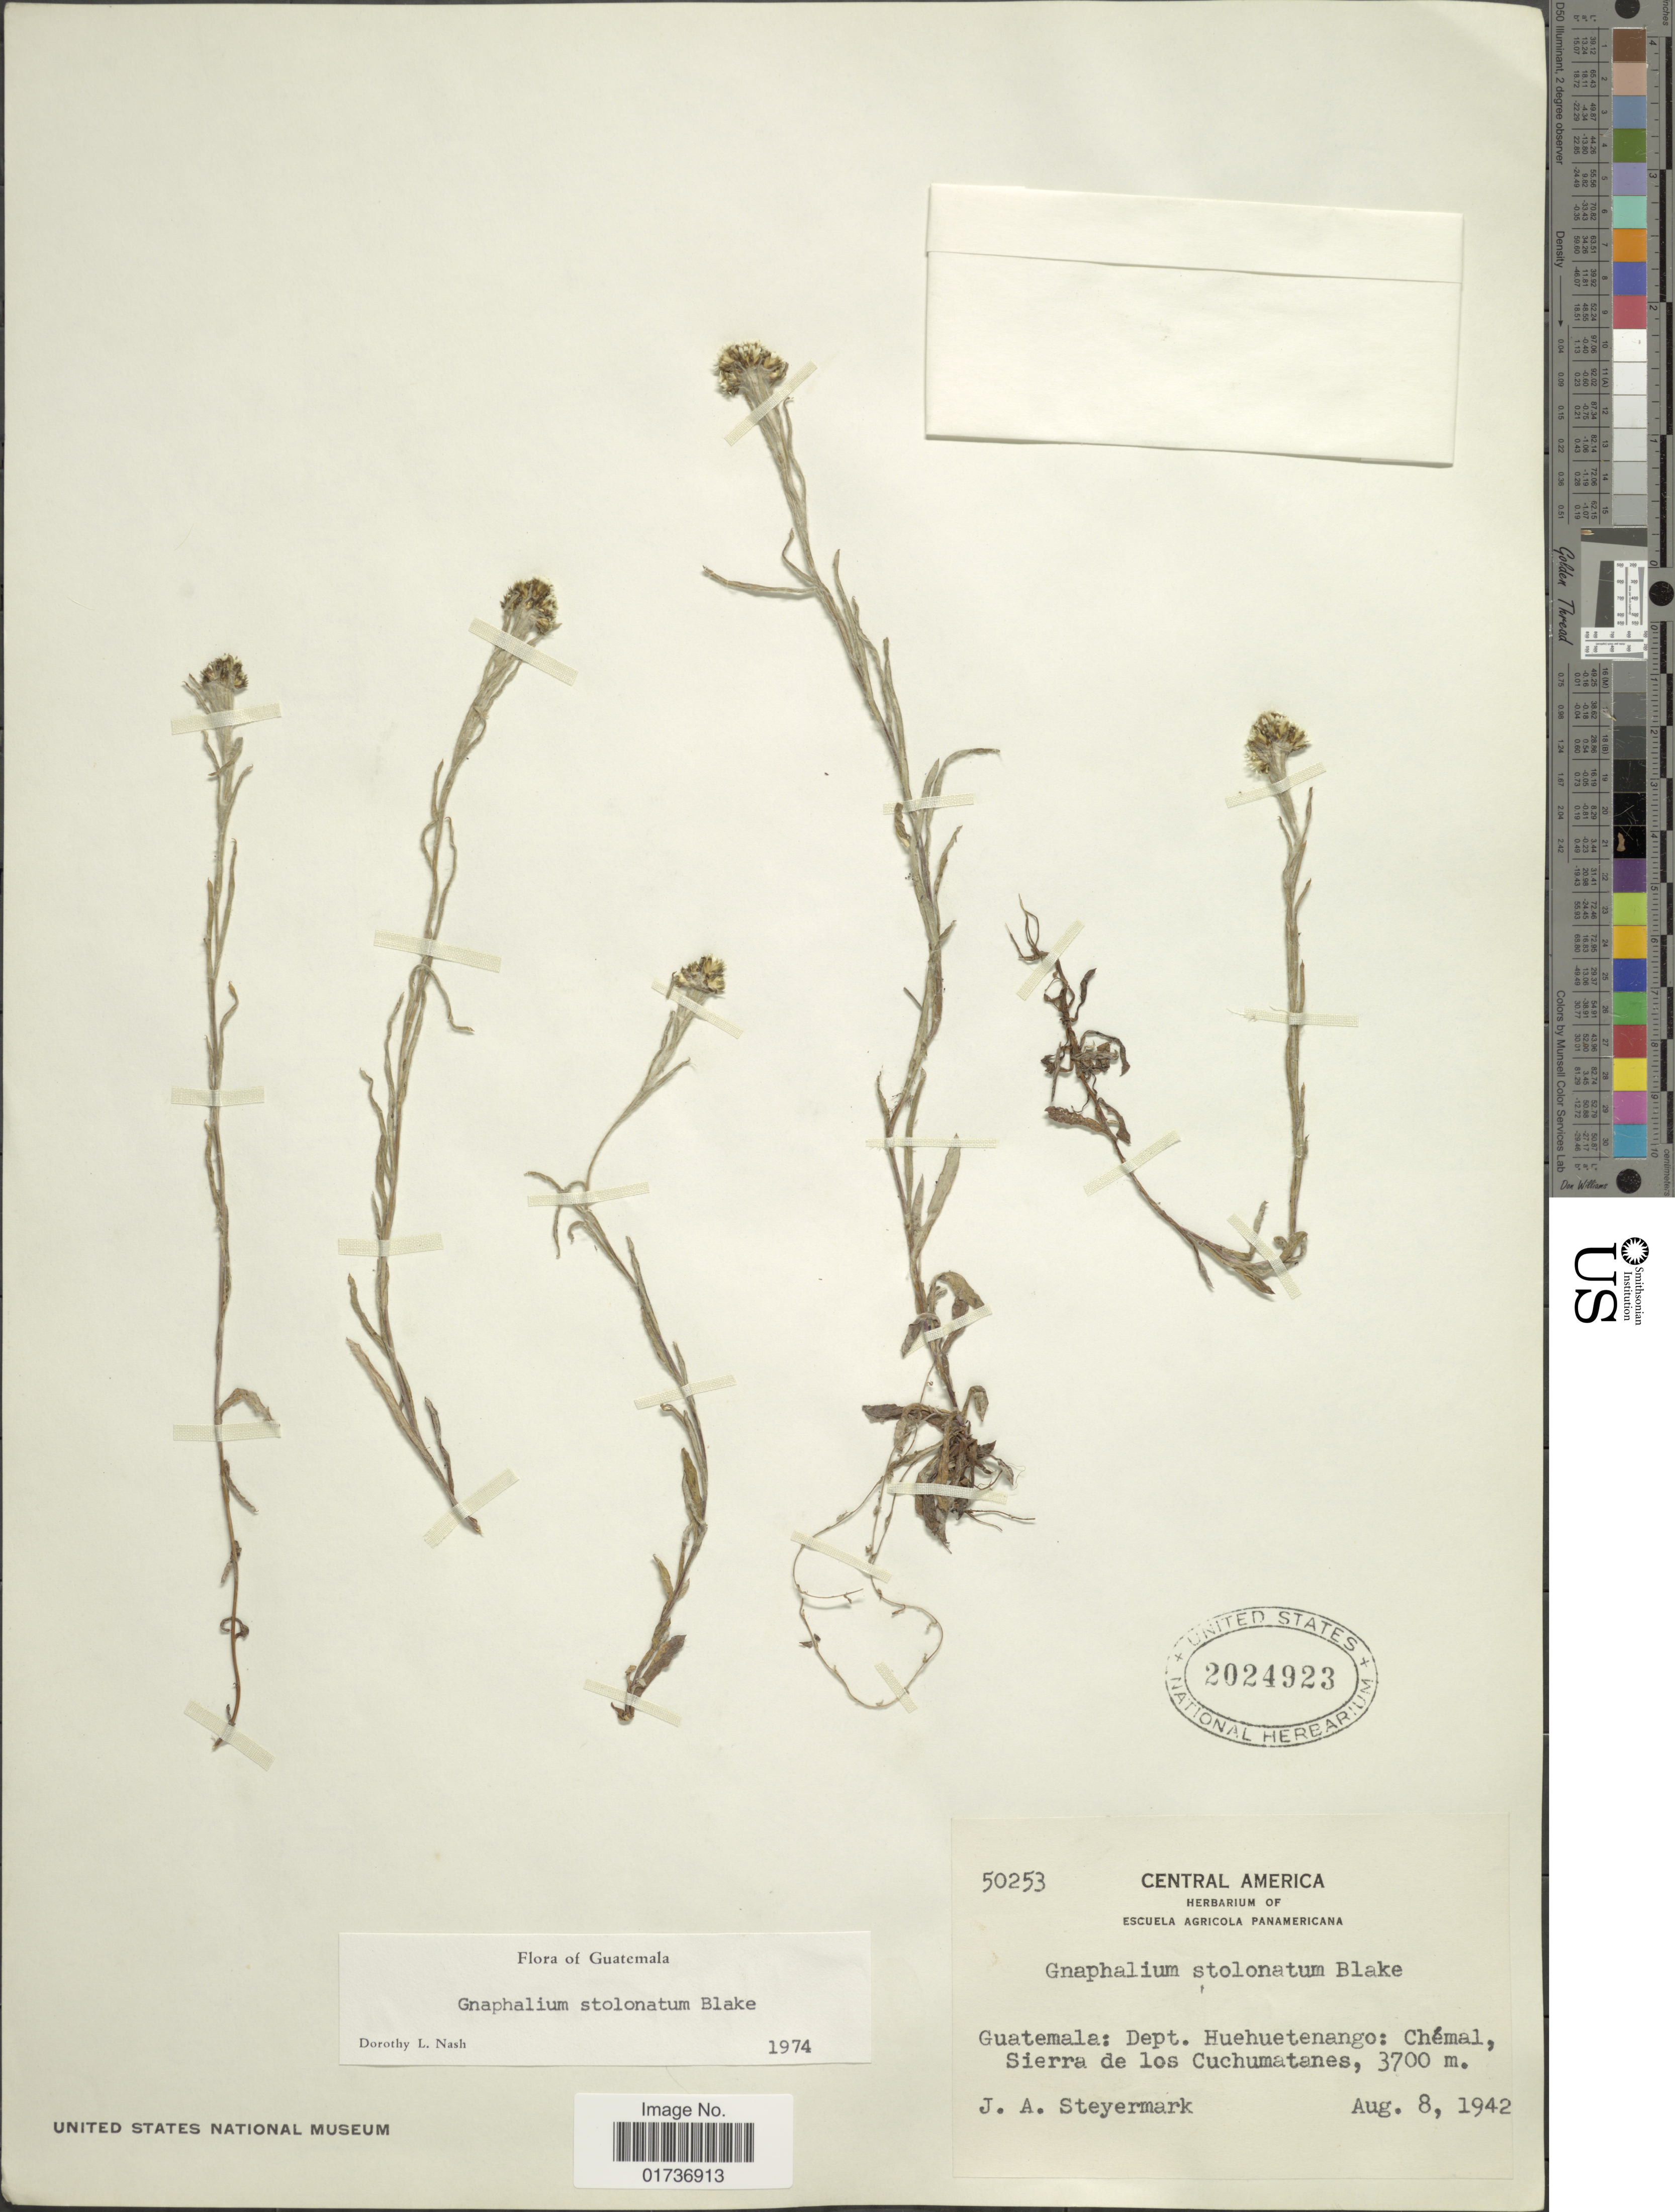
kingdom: Plantae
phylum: Tracheophyta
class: Magnoliopsida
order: Asterales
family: Asteraceae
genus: Gnaphalium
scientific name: Gnaphalium stolonatum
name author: S.F. Blake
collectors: J. Steyermark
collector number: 50253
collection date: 1942-08-08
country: Guatemala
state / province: Huehuetenango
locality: Dept. Huehuetenago: Chémal, Sierra de los Cuchumatanes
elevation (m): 3700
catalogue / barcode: US 2024923